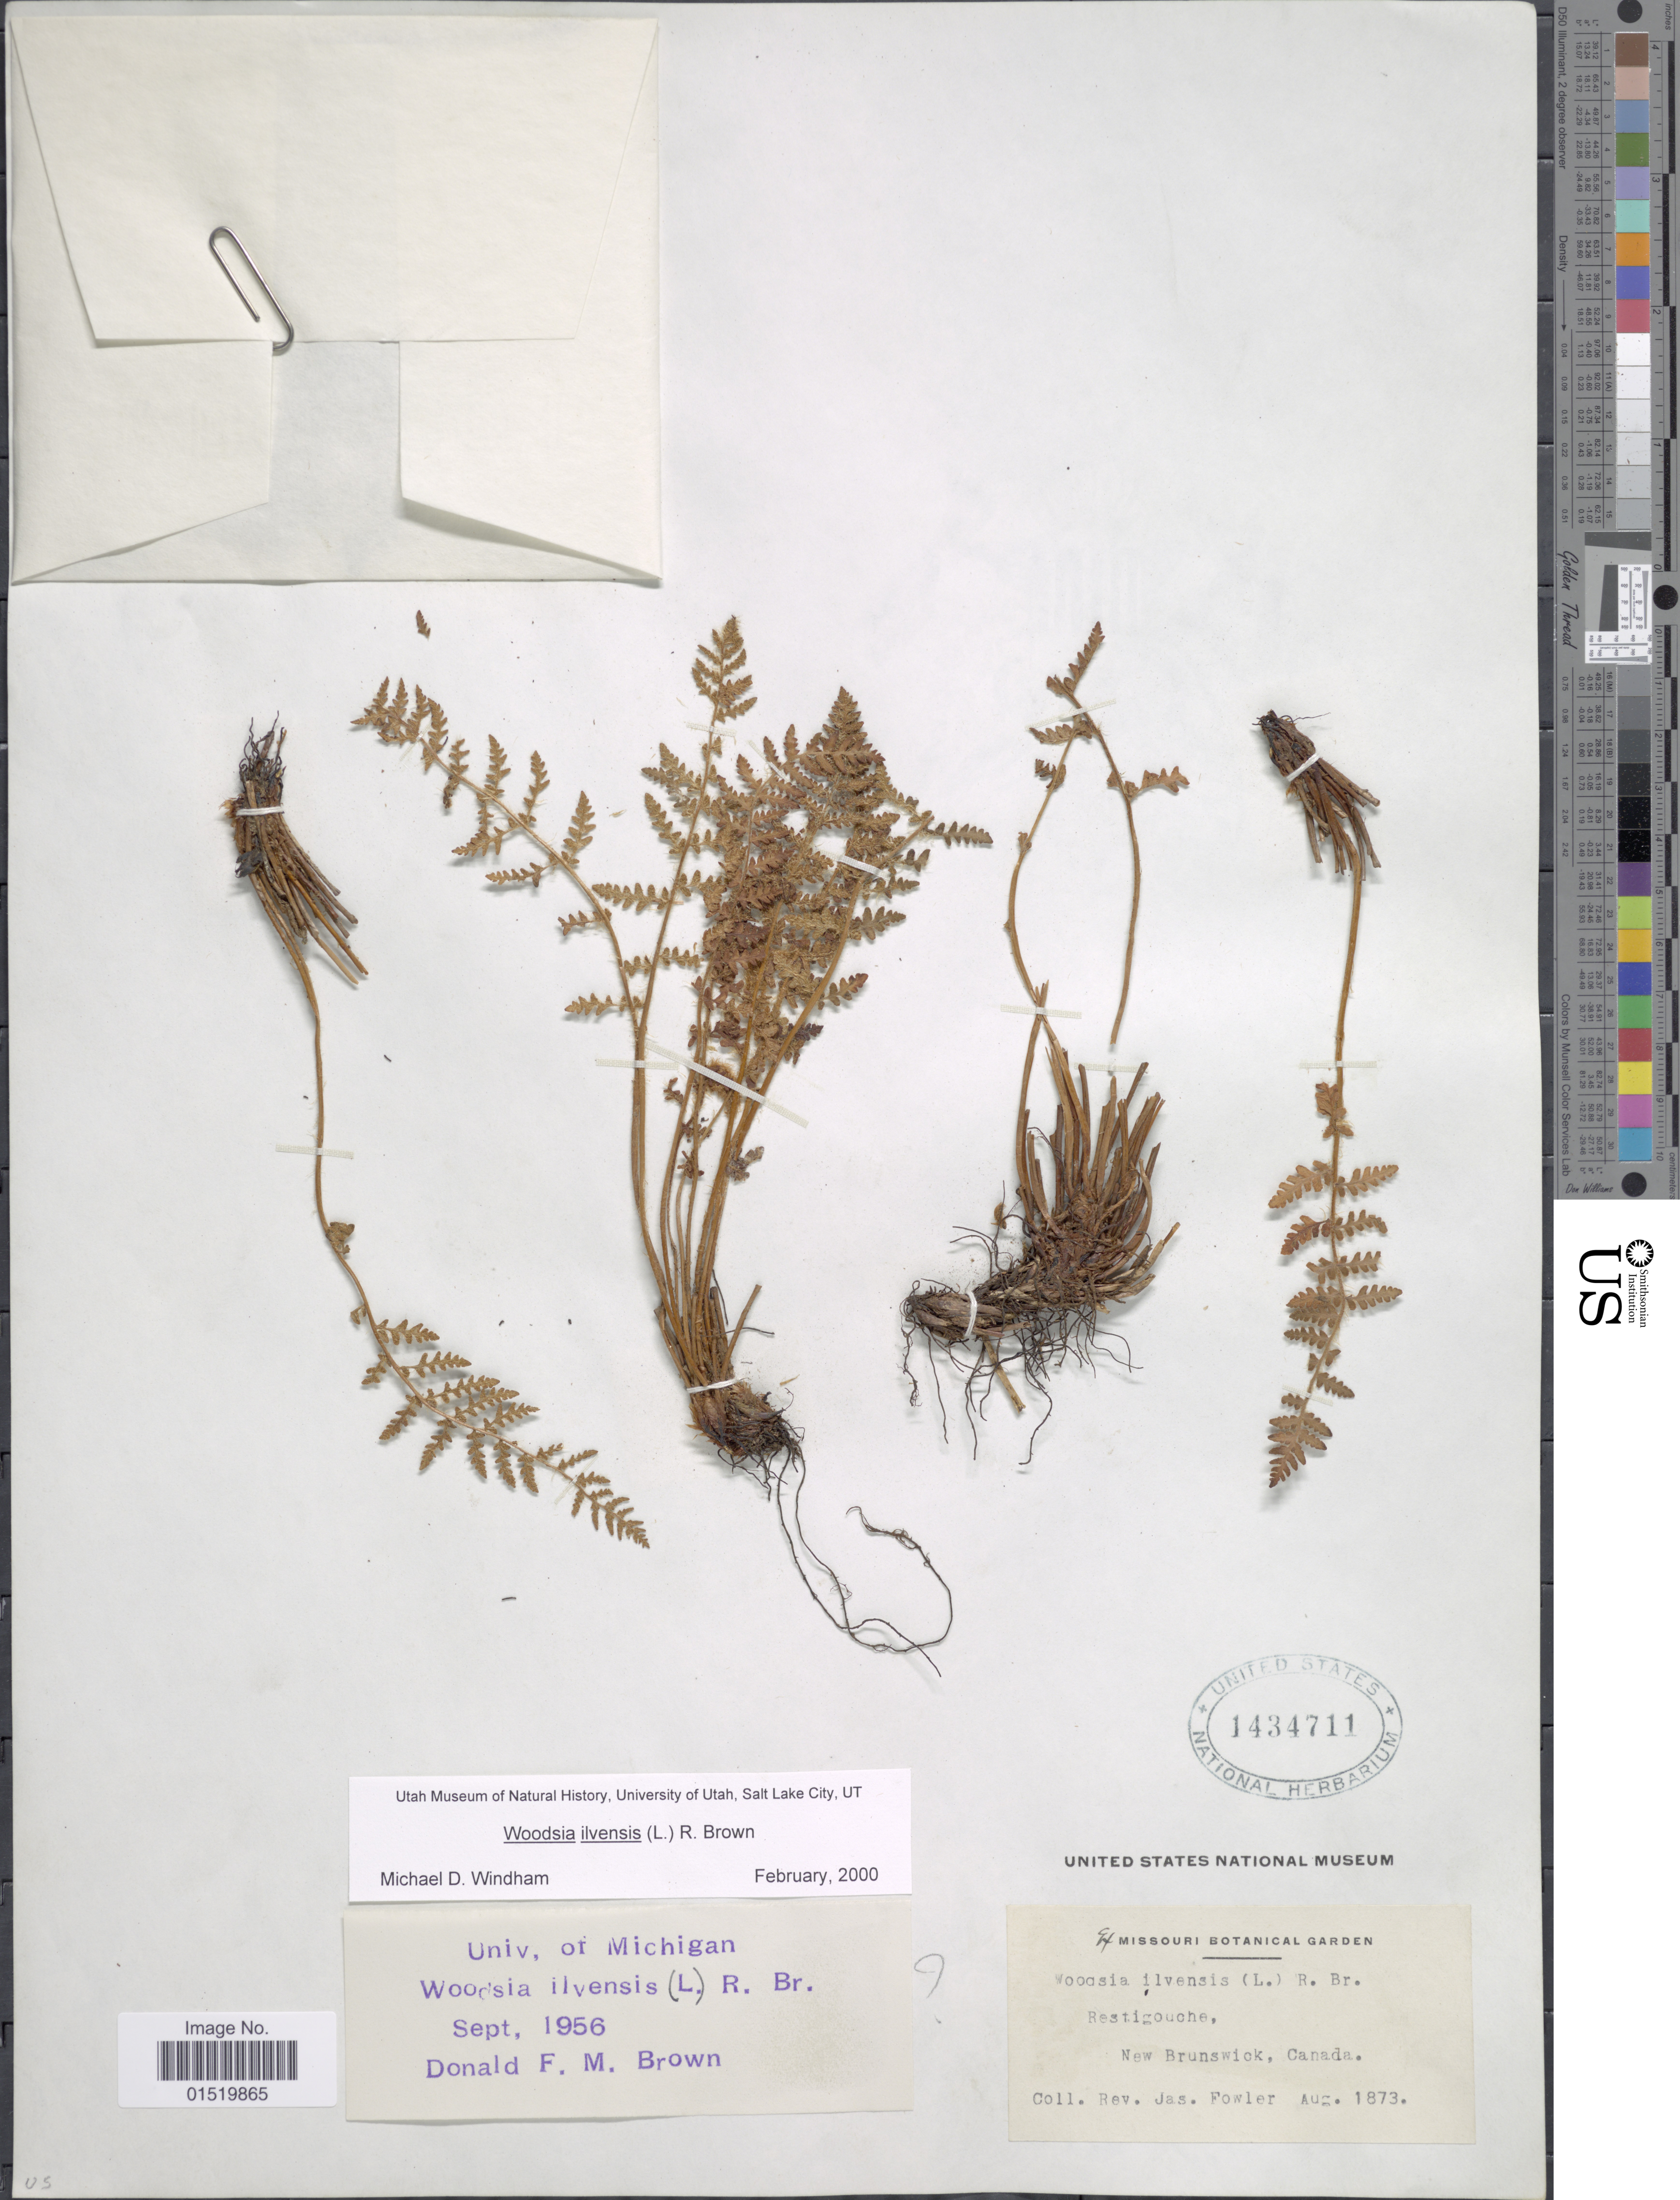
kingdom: Plantae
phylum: Tracheophyta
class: Polypodiopsida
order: Polypodiales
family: Woodsiaceae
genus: Woodsia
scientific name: Woodsia ilvensis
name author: (L.) R. Br.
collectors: J. P. Fowler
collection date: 1873-08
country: Canada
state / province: New Brunswick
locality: Restigouche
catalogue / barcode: US 1434711